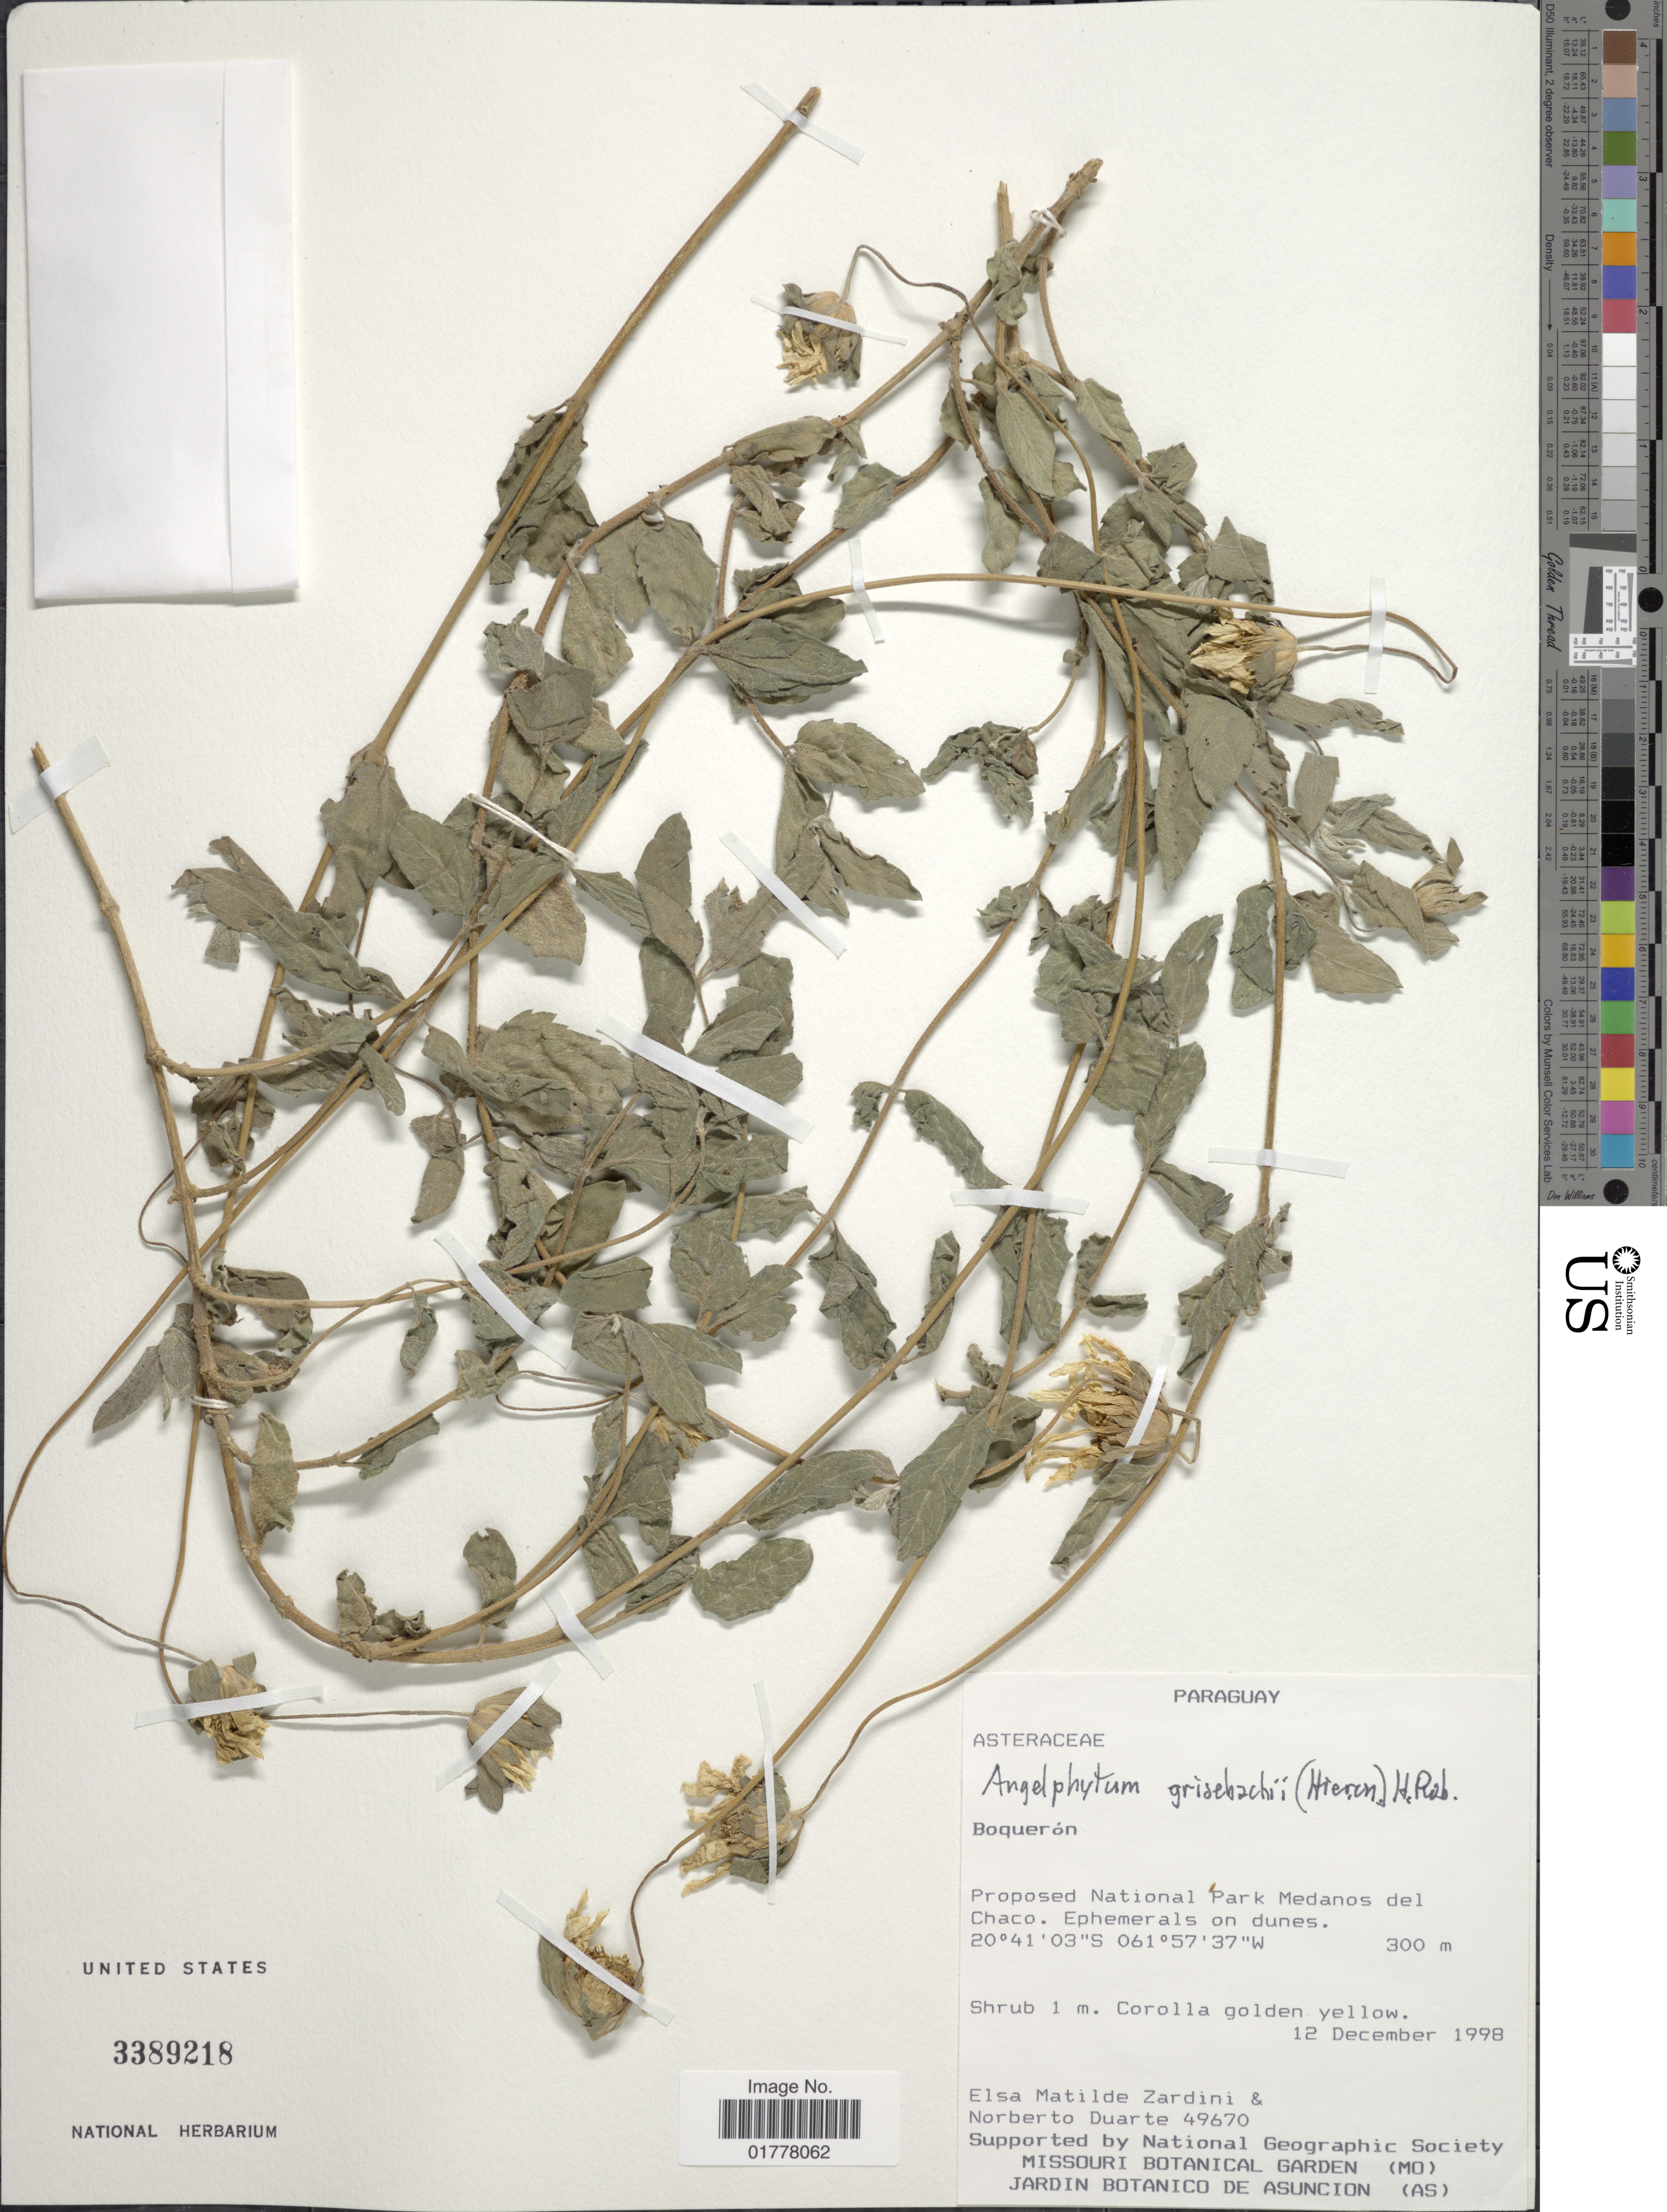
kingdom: Plantae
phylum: Tracheophyta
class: Magnoliopsida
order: Asterales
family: Asteraceae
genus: Angelphytum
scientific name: Angelphytum grisebachii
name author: Baker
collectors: E. M. Zardini & N. Duarte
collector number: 49670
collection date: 1998-12-12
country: Paraguay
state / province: Boqueron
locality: Boquerón. Proposed National Park Medanos del Chaco. Ephemerals on dunes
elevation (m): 300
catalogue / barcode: US 3389218